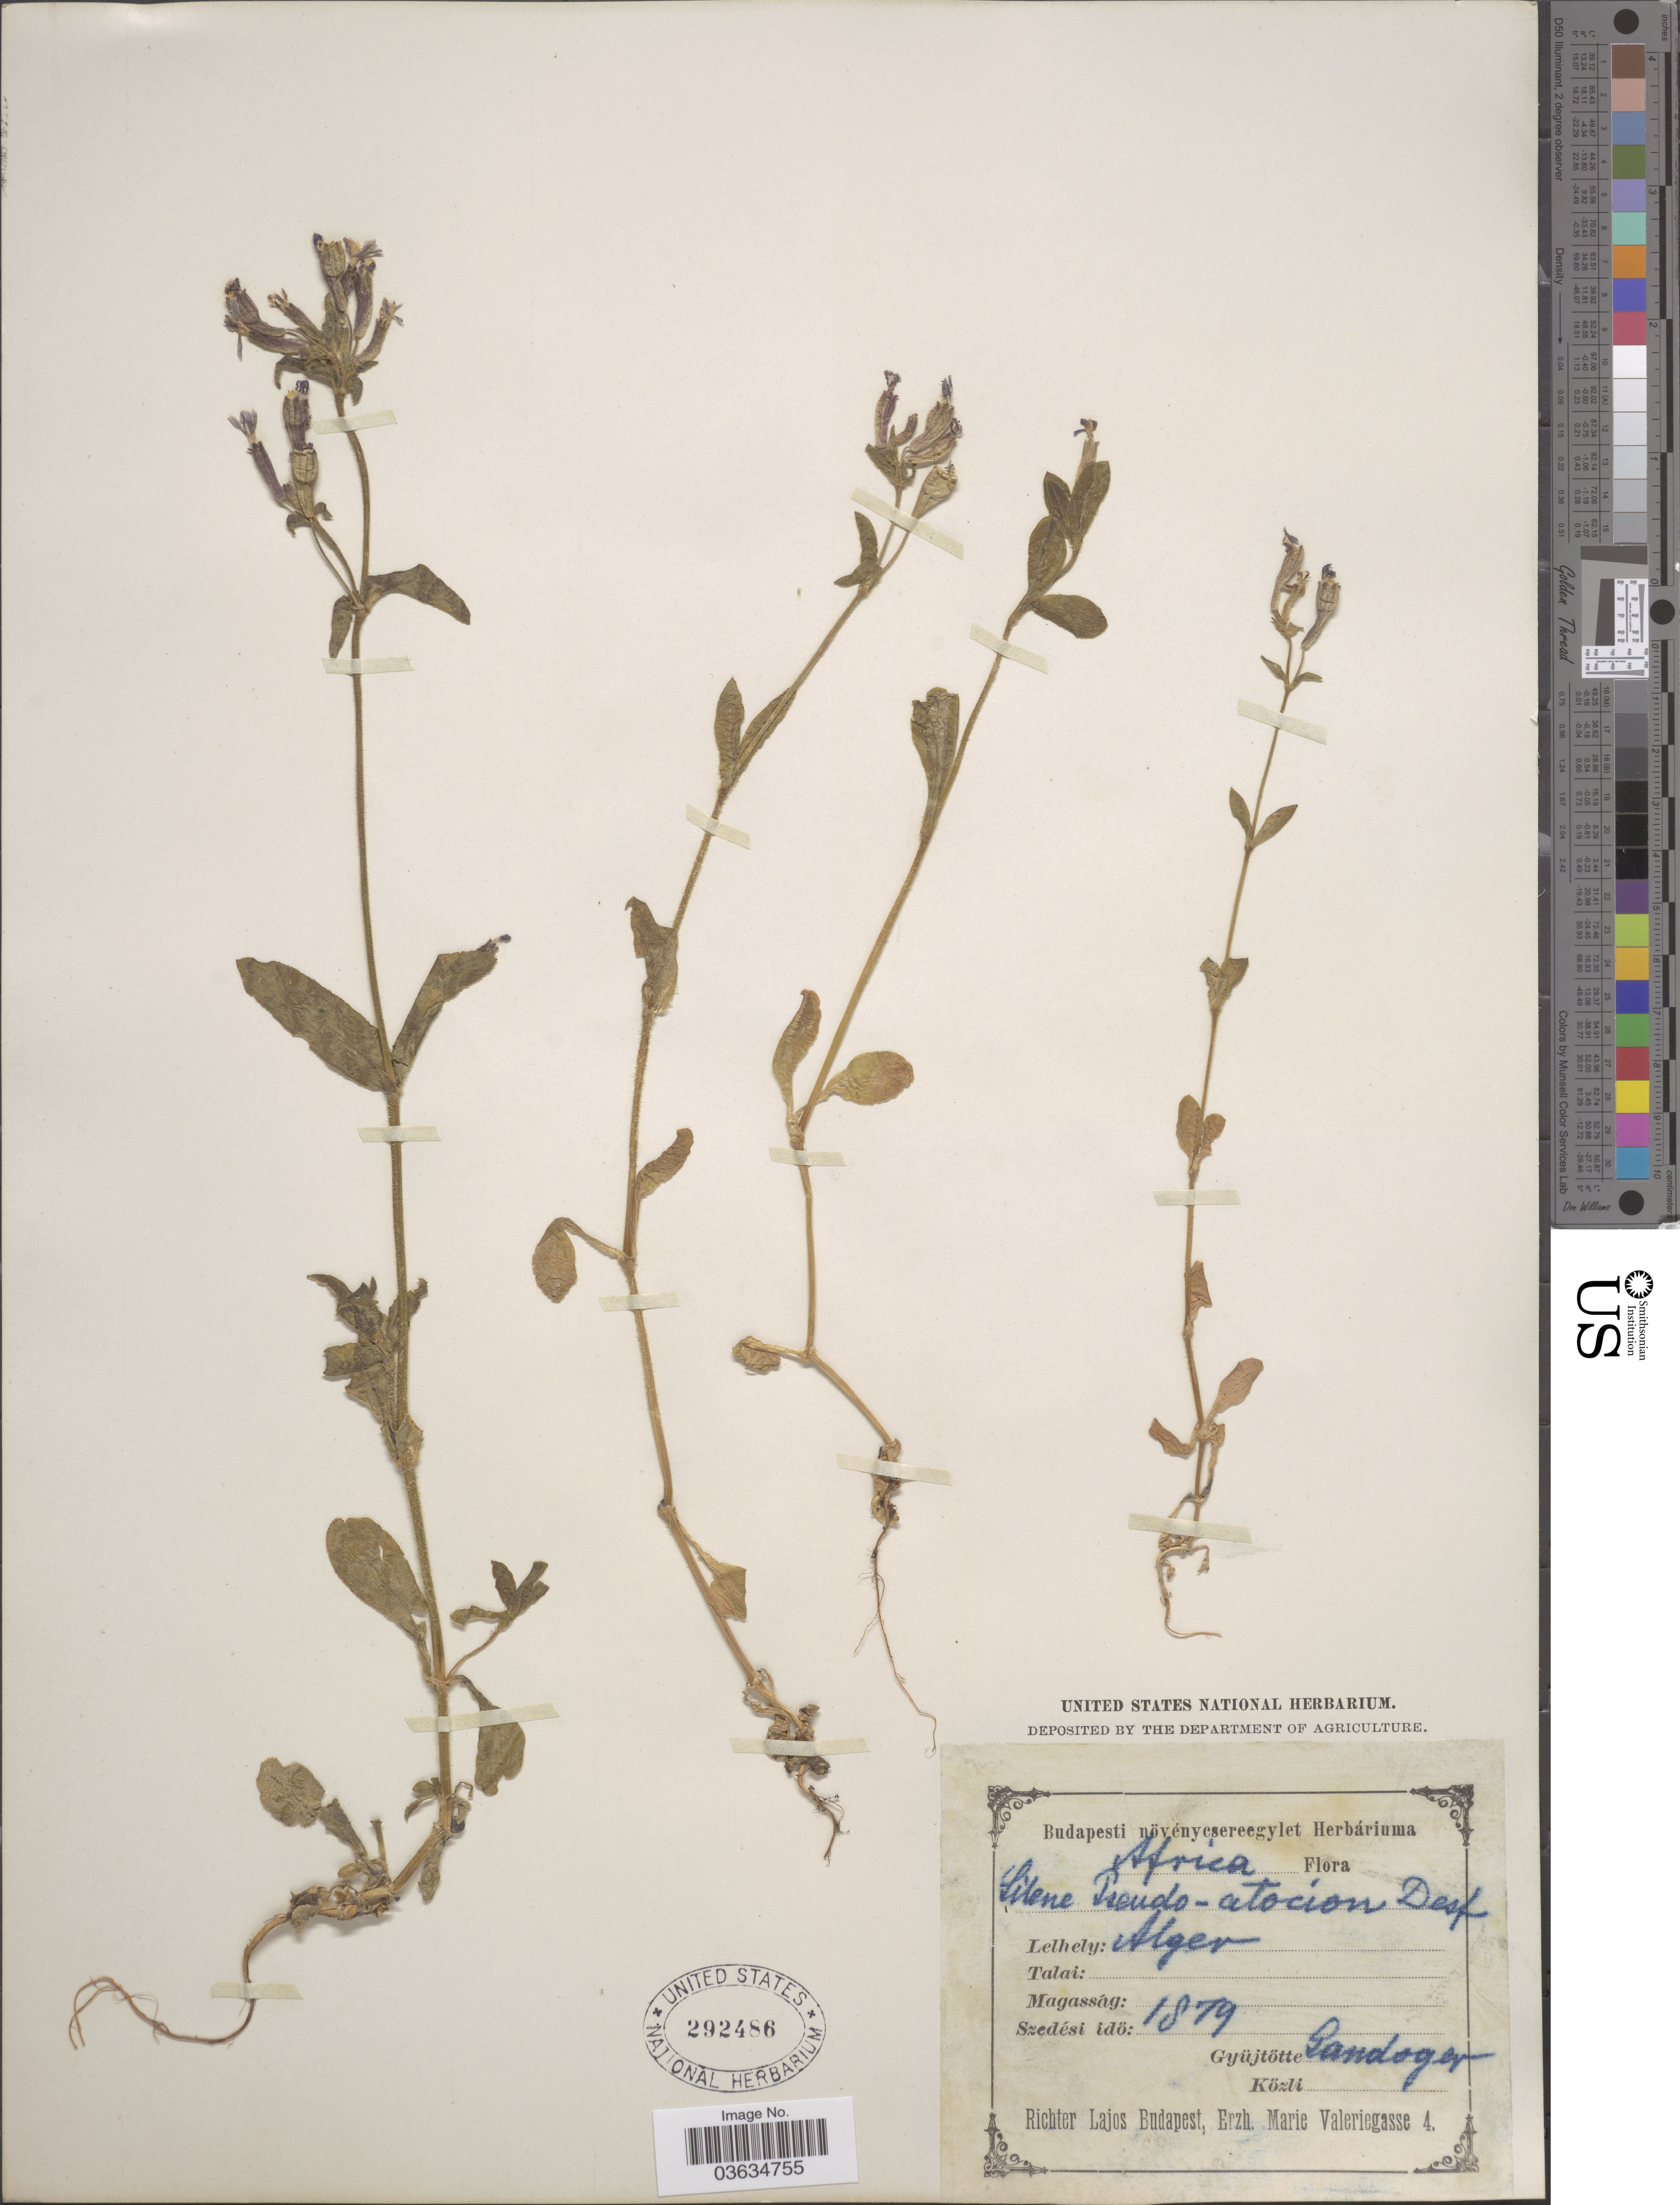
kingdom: Plantae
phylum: Tracheophyta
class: Magnoliopsida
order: Caryophyllales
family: Caryophyllaceae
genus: Silene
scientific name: Silene pseudoatocion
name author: Desf.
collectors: Gandoger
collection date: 1879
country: Algeria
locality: Alger.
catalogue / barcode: US 292486